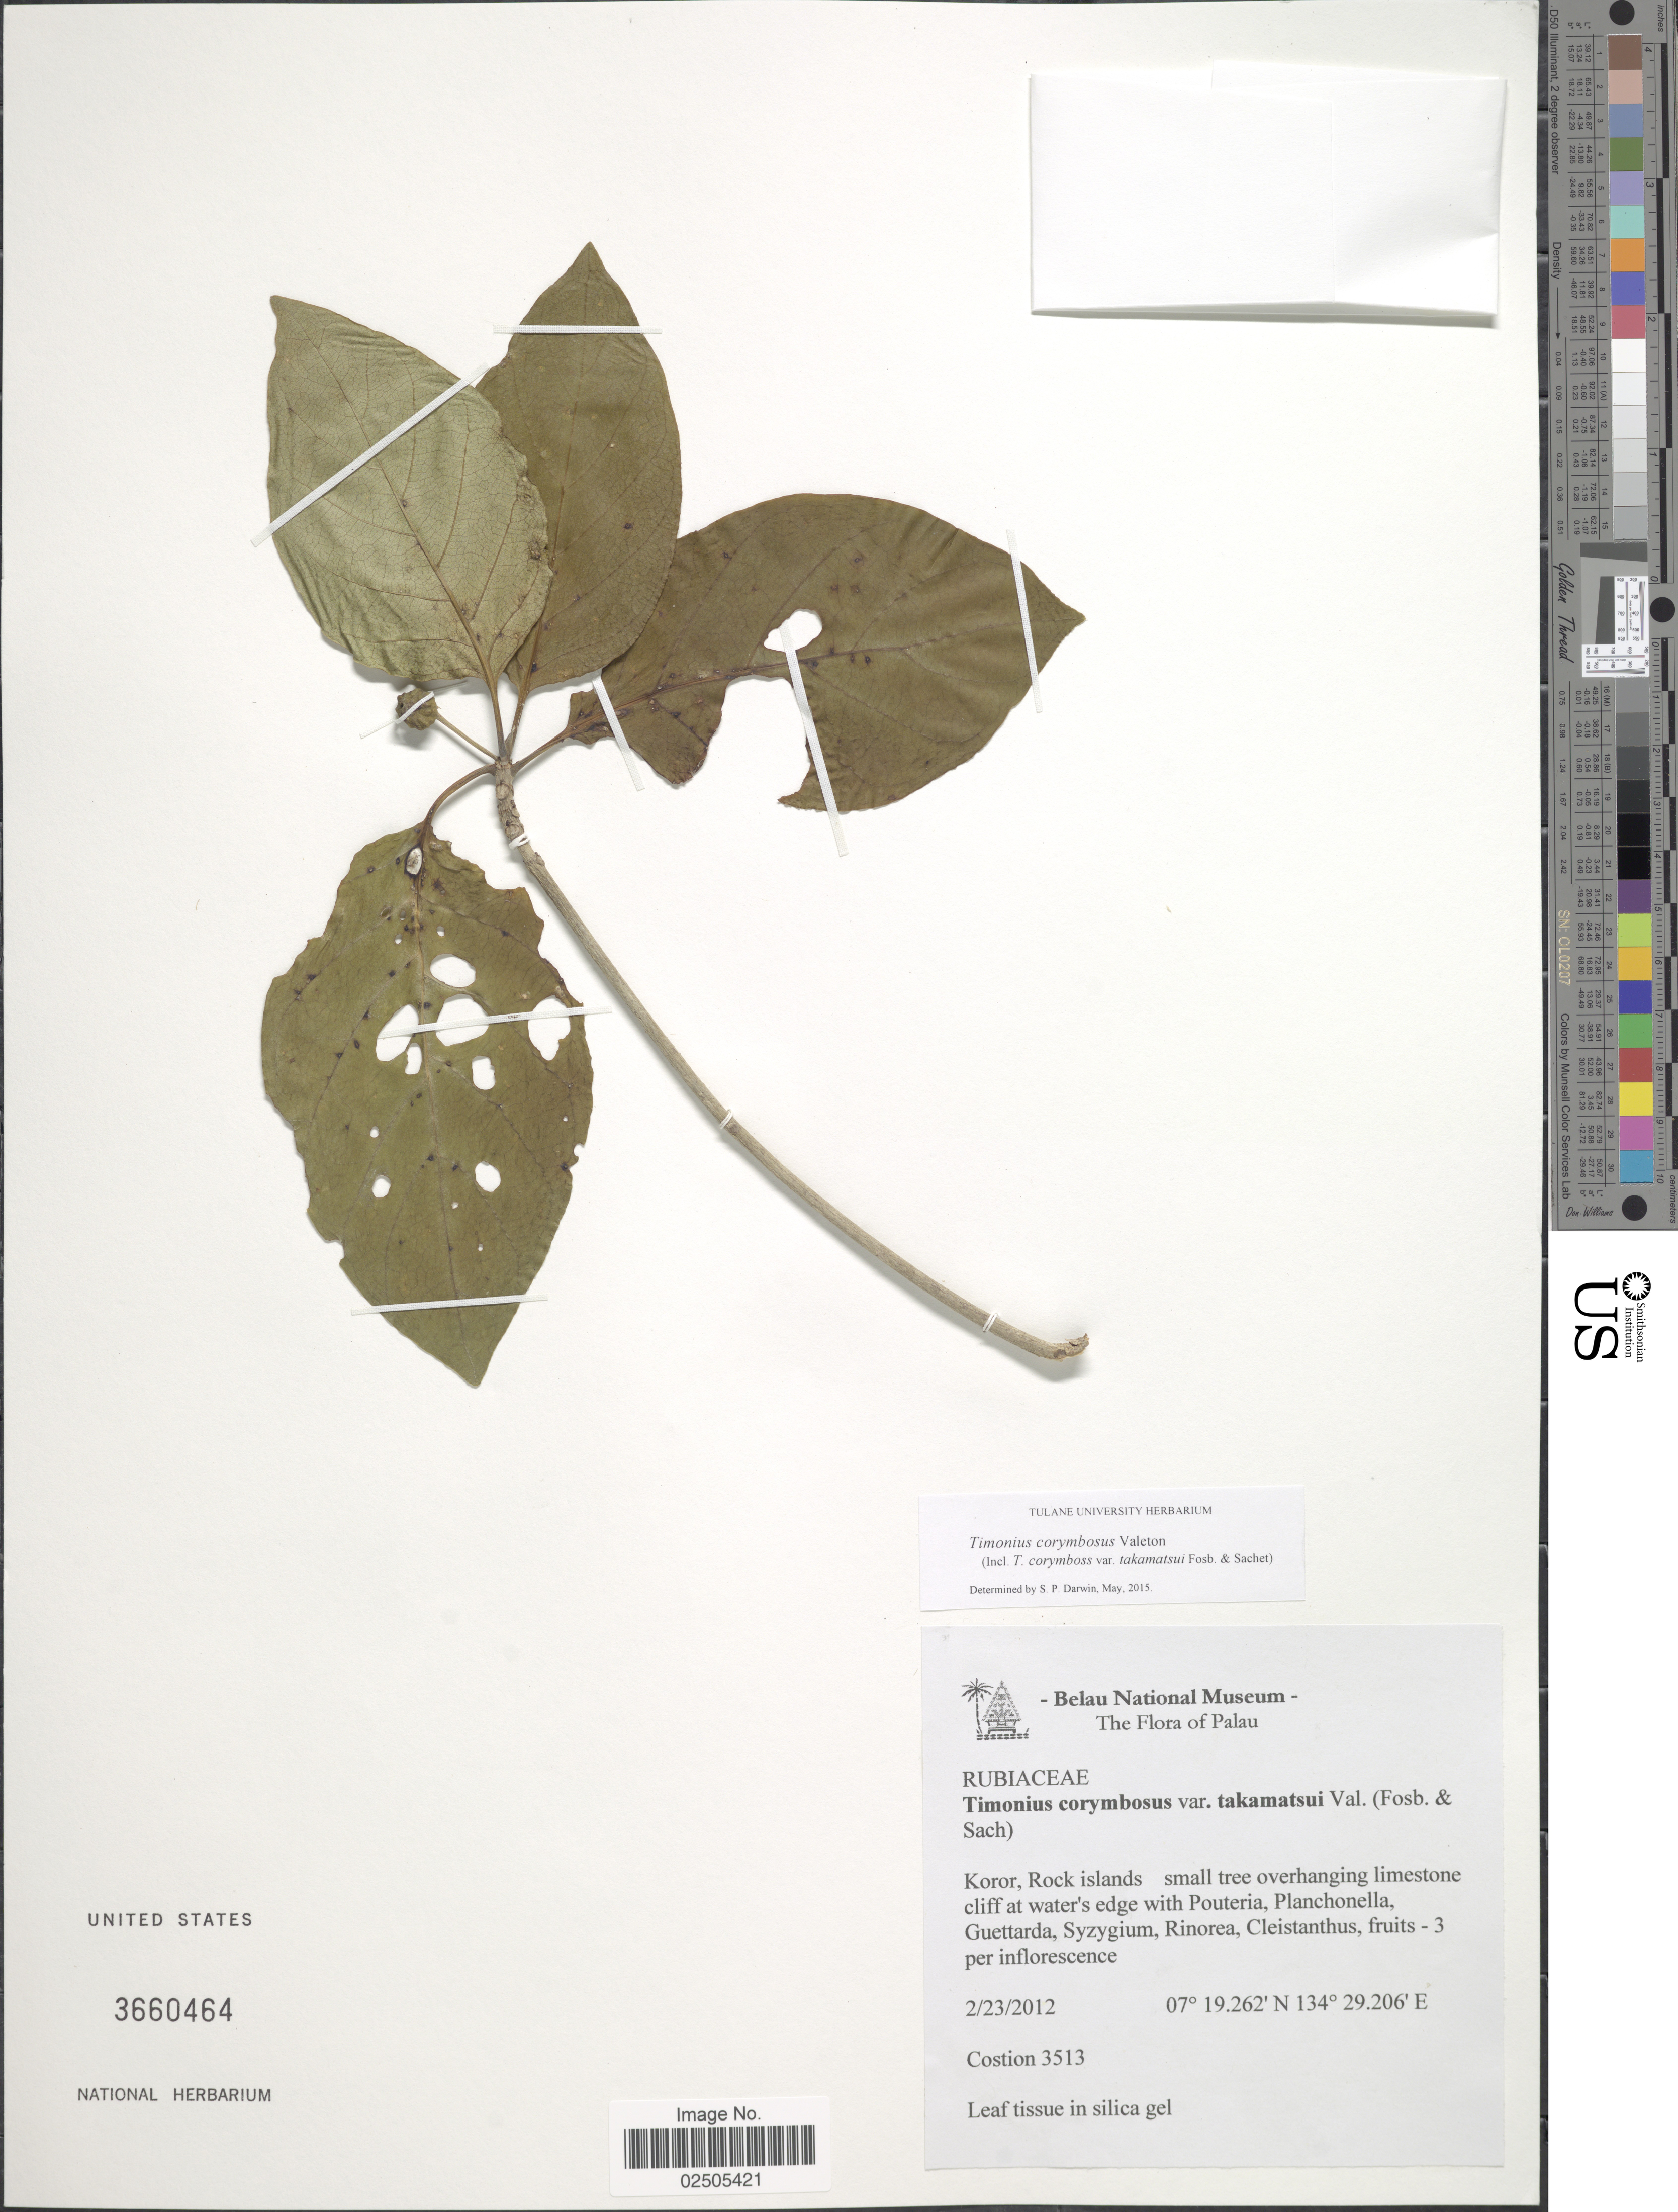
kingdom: Plantae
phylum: Tracheophyta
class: Magnoliopsida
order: Gentianales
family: Rubiaceae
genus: Timonius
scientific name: Timonius corymbosa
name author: Valeton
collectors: C. Costion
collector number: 3513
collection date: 2012-02-23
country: Palau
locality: Palau, Koror, Rock Islands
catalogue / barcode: US 3660464